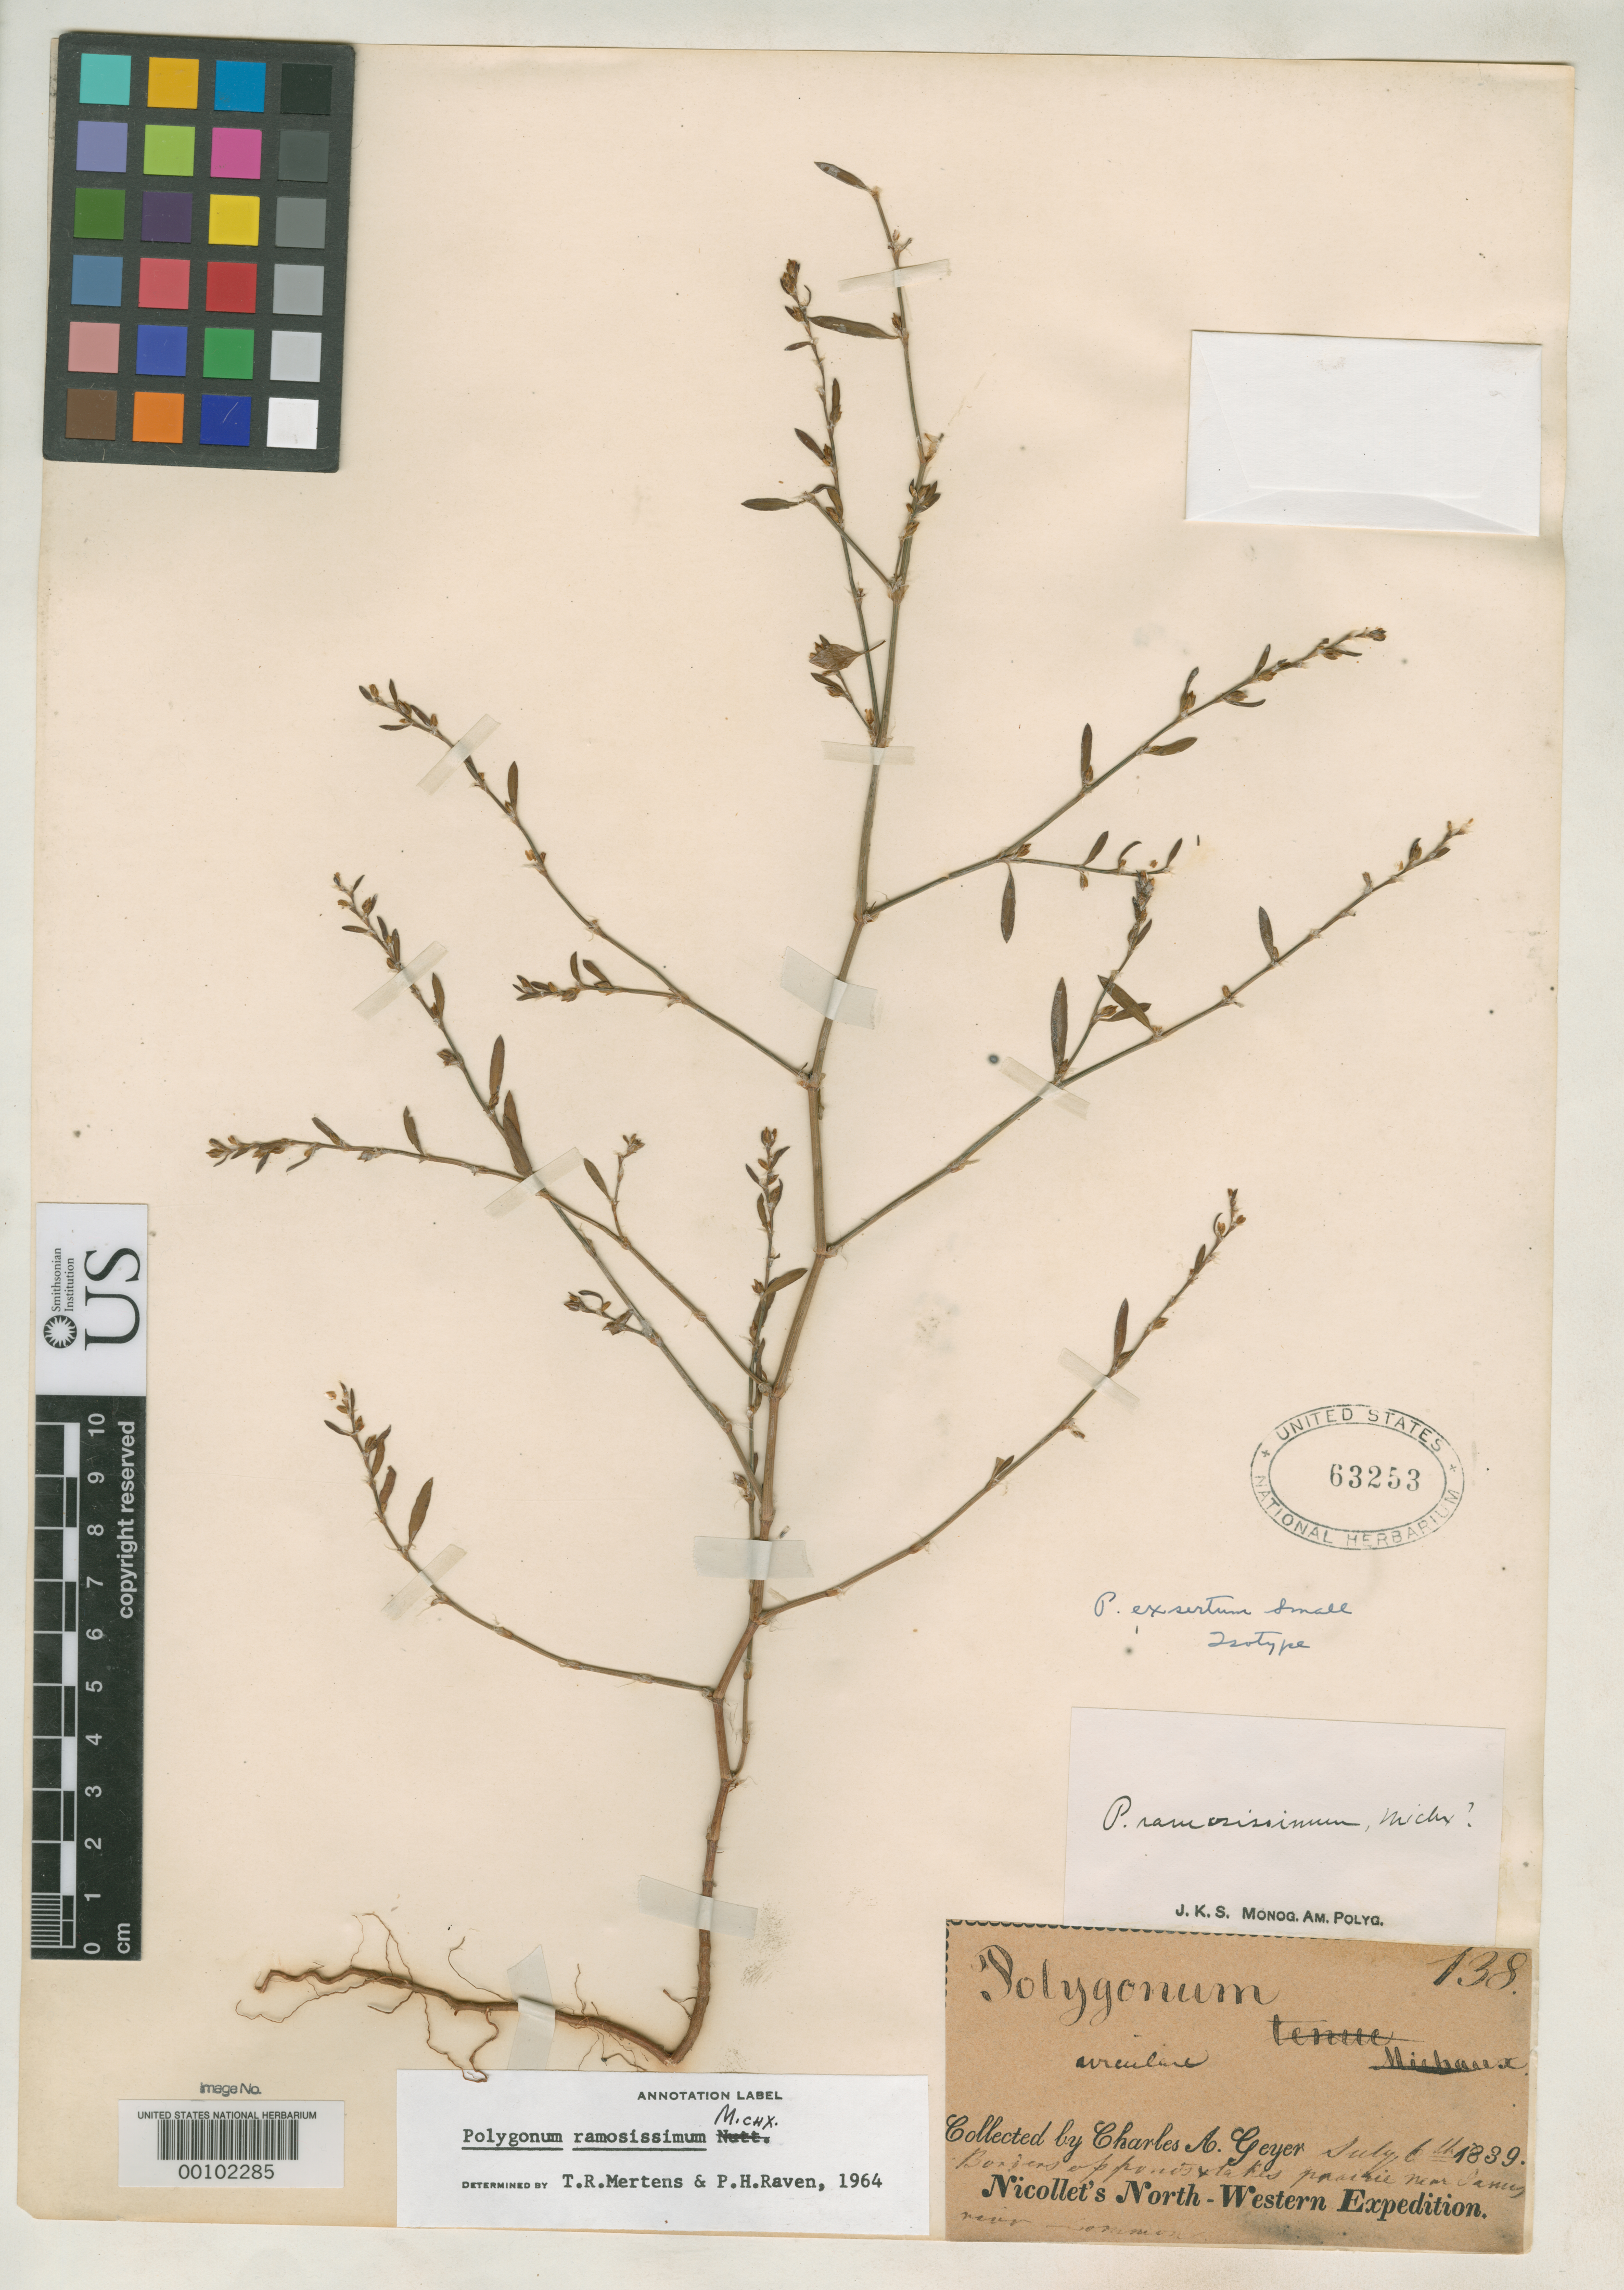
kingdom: Plantae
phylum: Tracheophyta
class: Magnoliopsida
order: Caryophyllales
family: Polygonaceae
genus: Polygonum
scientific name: Polygonum exsertum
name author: Small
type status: Isotype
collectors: C. A. Geyer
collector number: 138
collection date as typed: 06 Jul 1839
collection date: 1839-07-06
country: United States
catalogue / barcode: US 63253